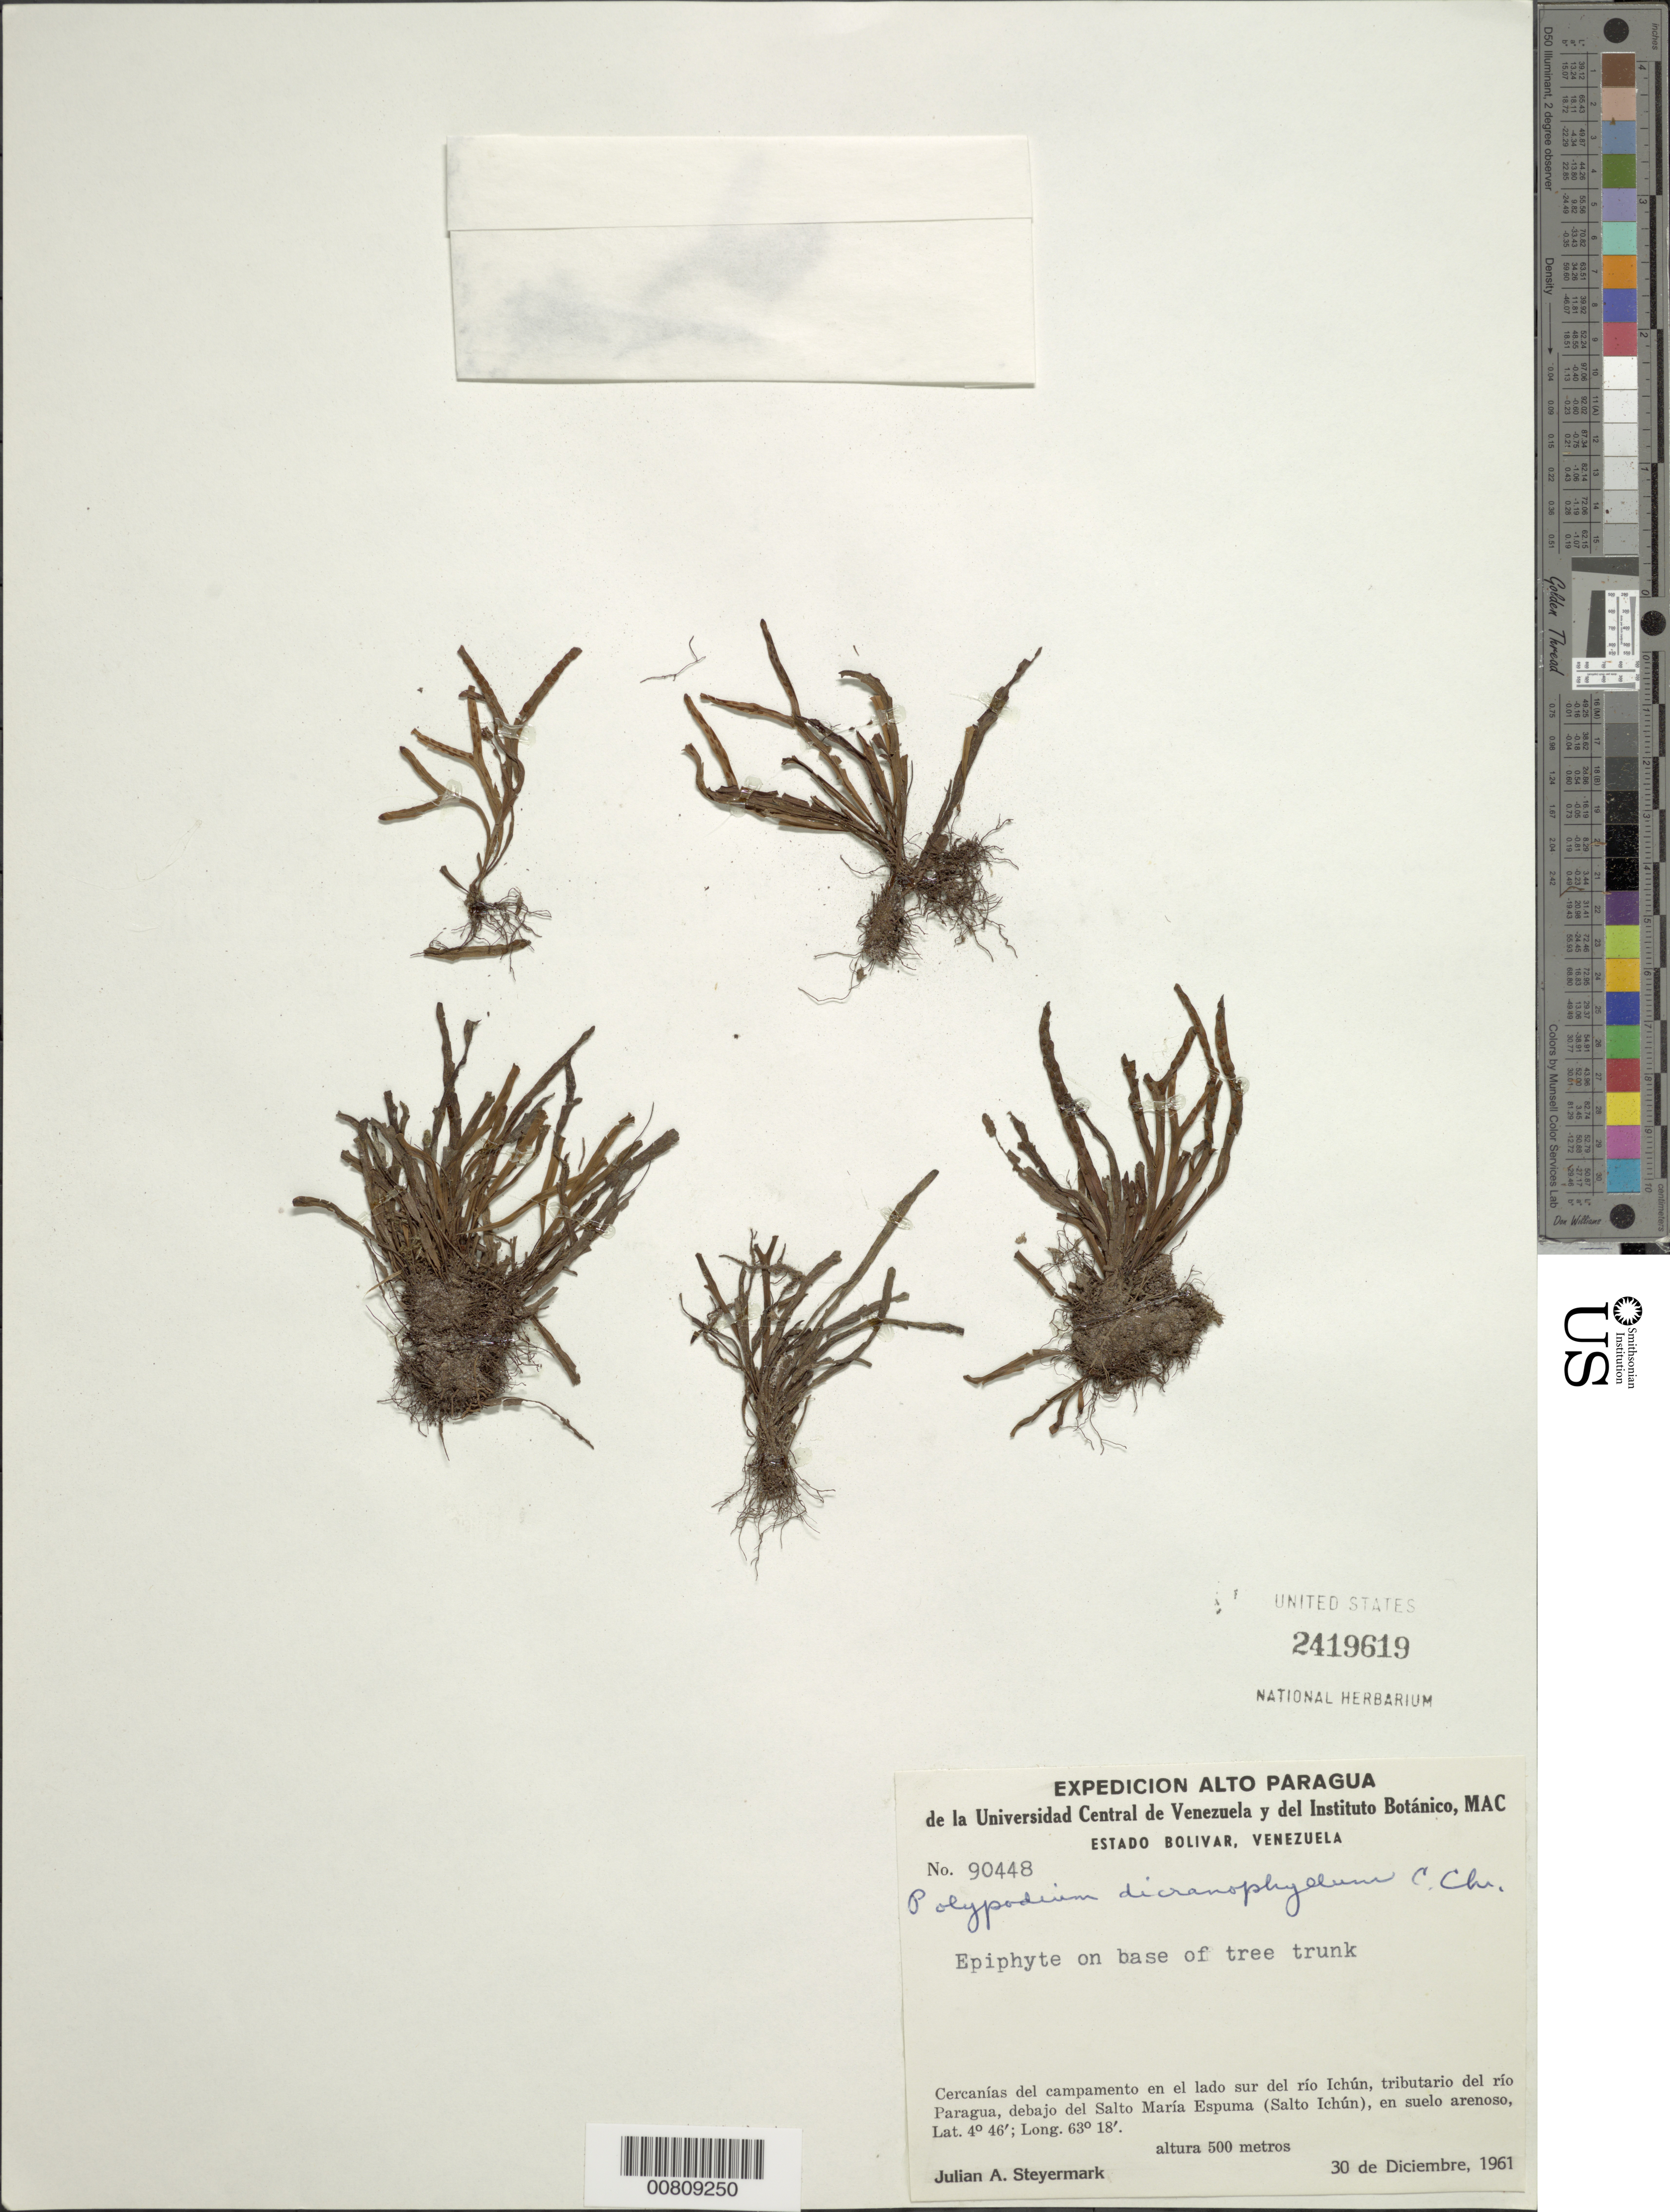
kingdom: Plantae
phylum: Tracheophyta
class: Polypodiopsida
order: Polypodiales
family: Polypodiaceae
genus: Cochlidium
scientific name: Cochlidium furcatum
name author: (Hook. & Grev.) C. Chr.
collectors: J. Steyermark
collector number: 90448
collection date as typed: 30-Dec-61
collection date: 1961-12-30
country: Venezuela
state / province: Bolívar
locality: Sierra Ichún: Salto María Espuma (Salto Ichún) del Río Ichún (tributary of río Paragua)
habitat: Top of ridge, at base of tree trunk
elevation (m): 500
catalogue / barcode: US 2419619